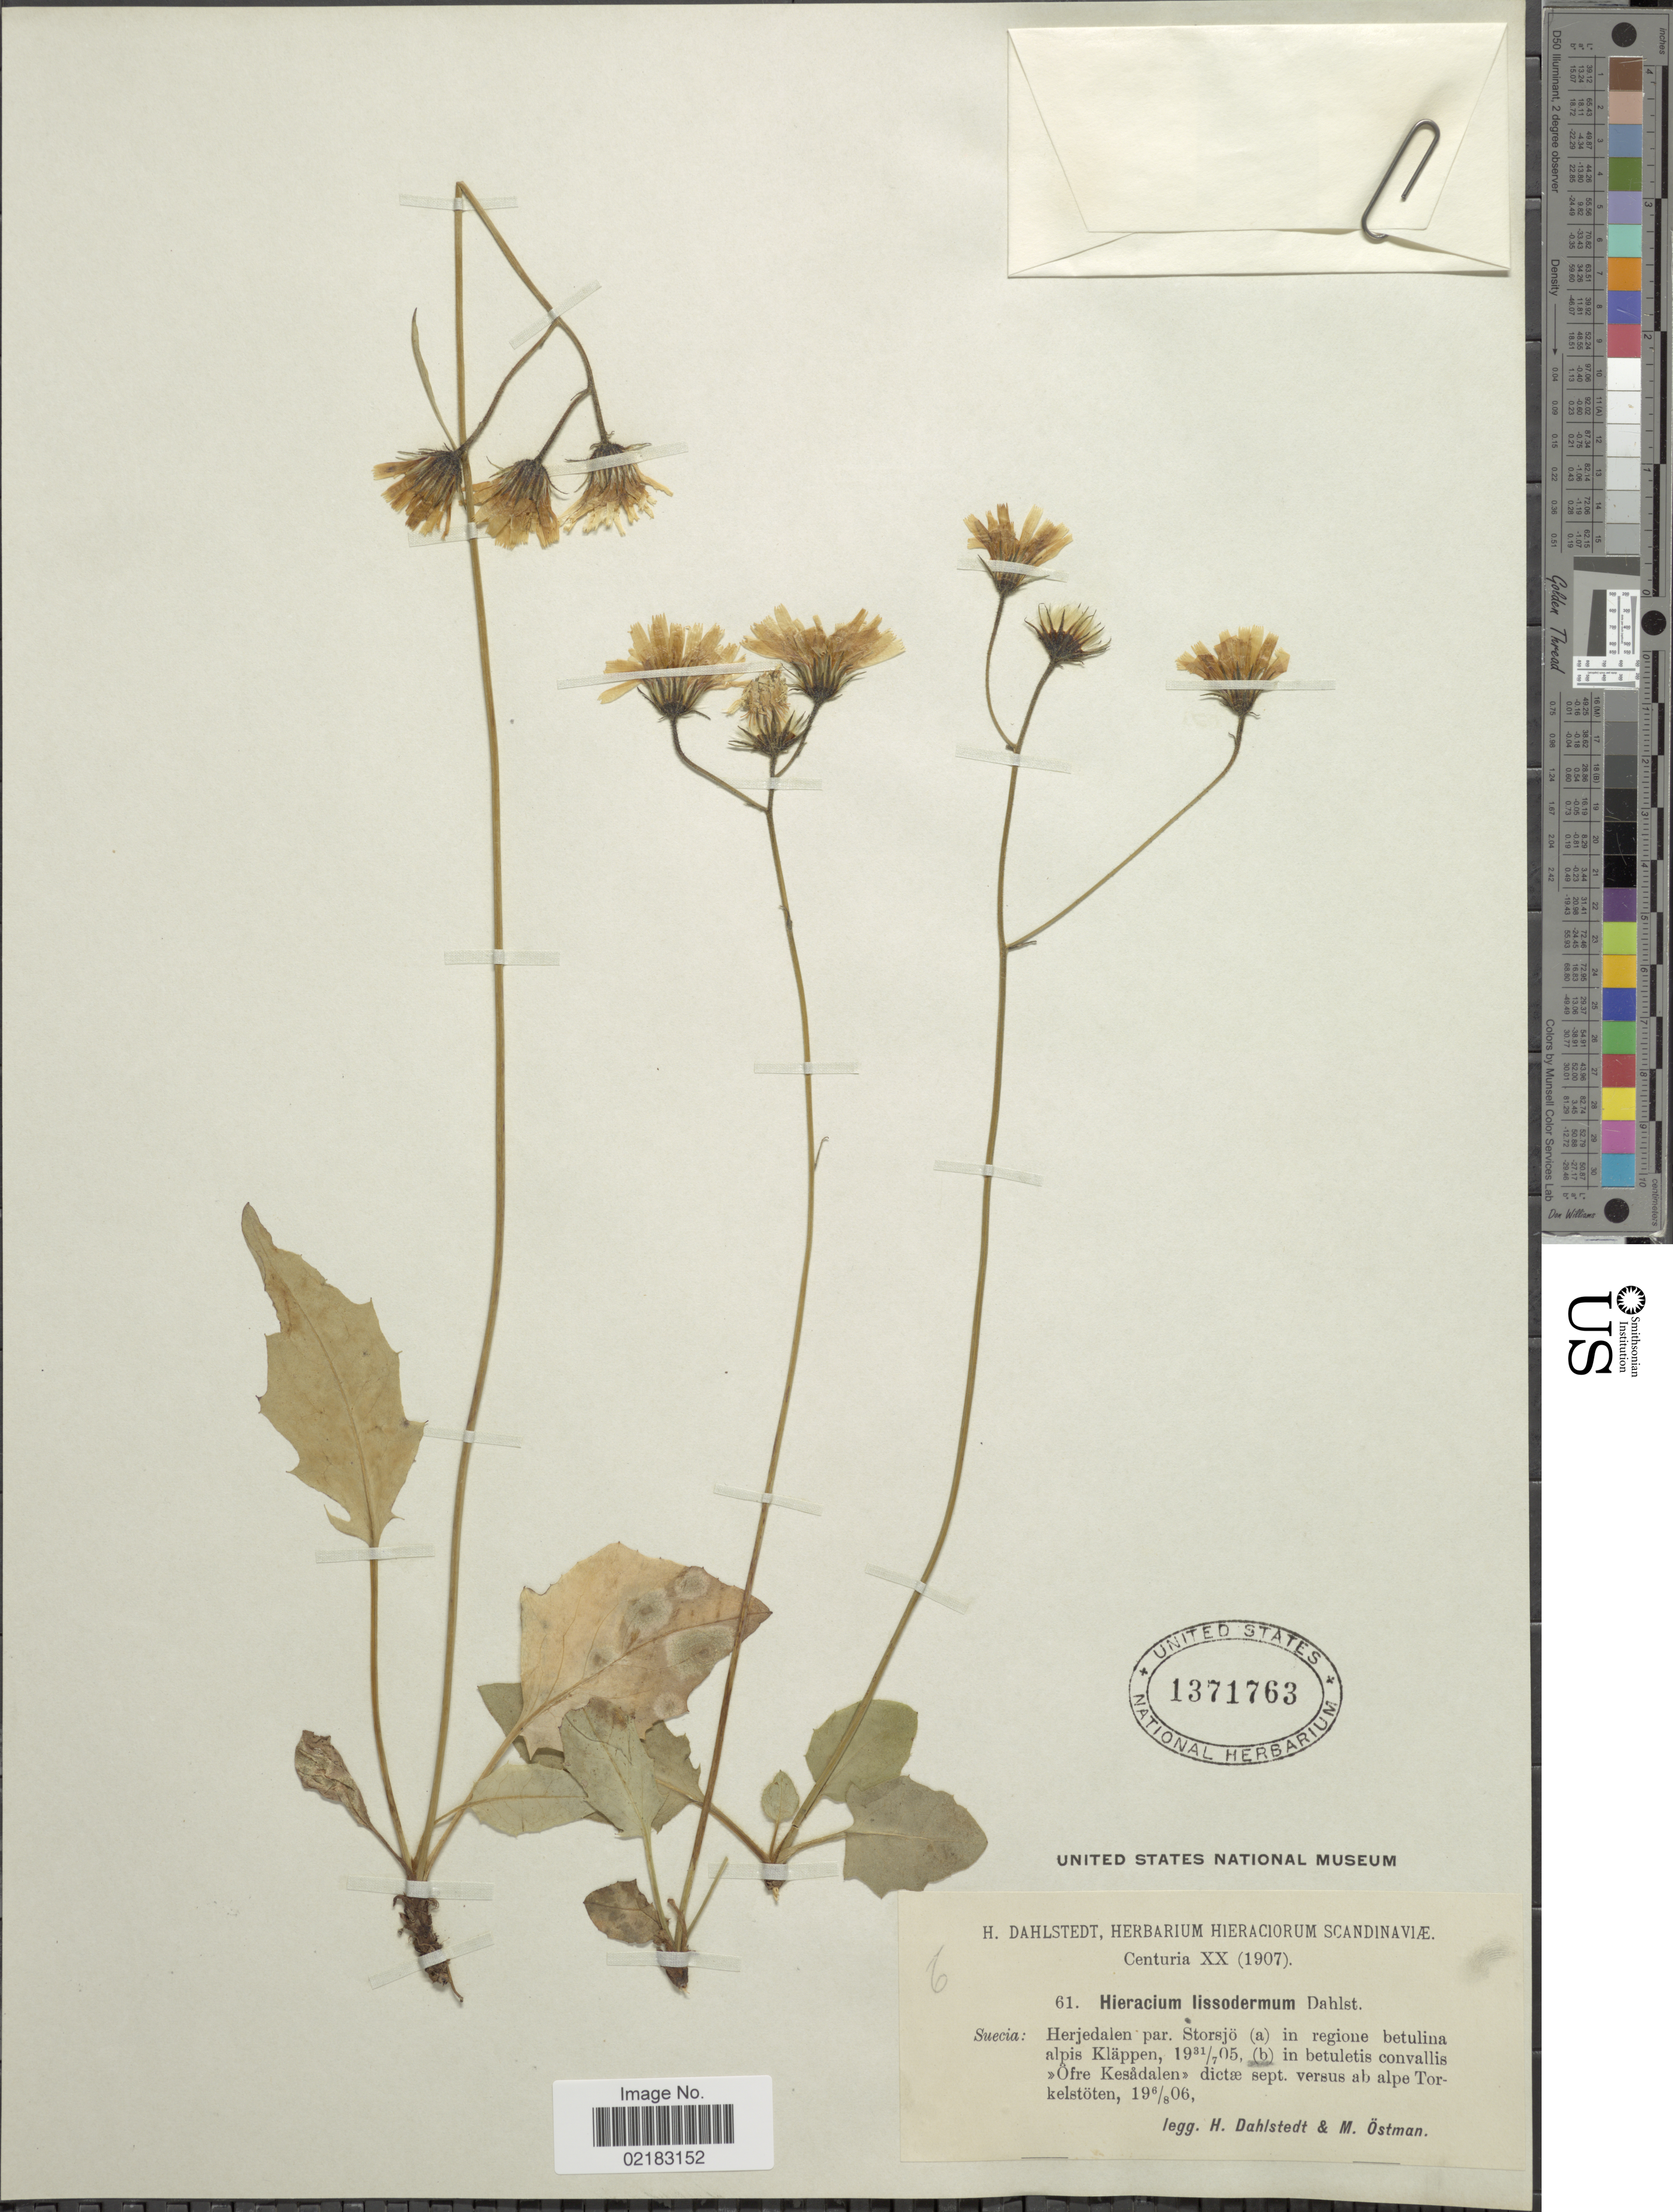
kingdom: Plantae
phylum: Tracheophyta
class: Magnoliopsida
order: Asterales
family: Asteraceae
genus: Hieracium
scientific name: Hieracium lissodermum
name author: (Dahlst. ex Zahn) Dahlst. ex Johanss.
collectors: M. Ostman & H. G. Dahlstedt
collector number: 61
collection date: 1906-08-06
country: Sweden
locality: In betuletis convallis, Ofre Kesadalen, dictae sept. versus ab alpe Torkelstoten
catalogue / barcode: US 1371763